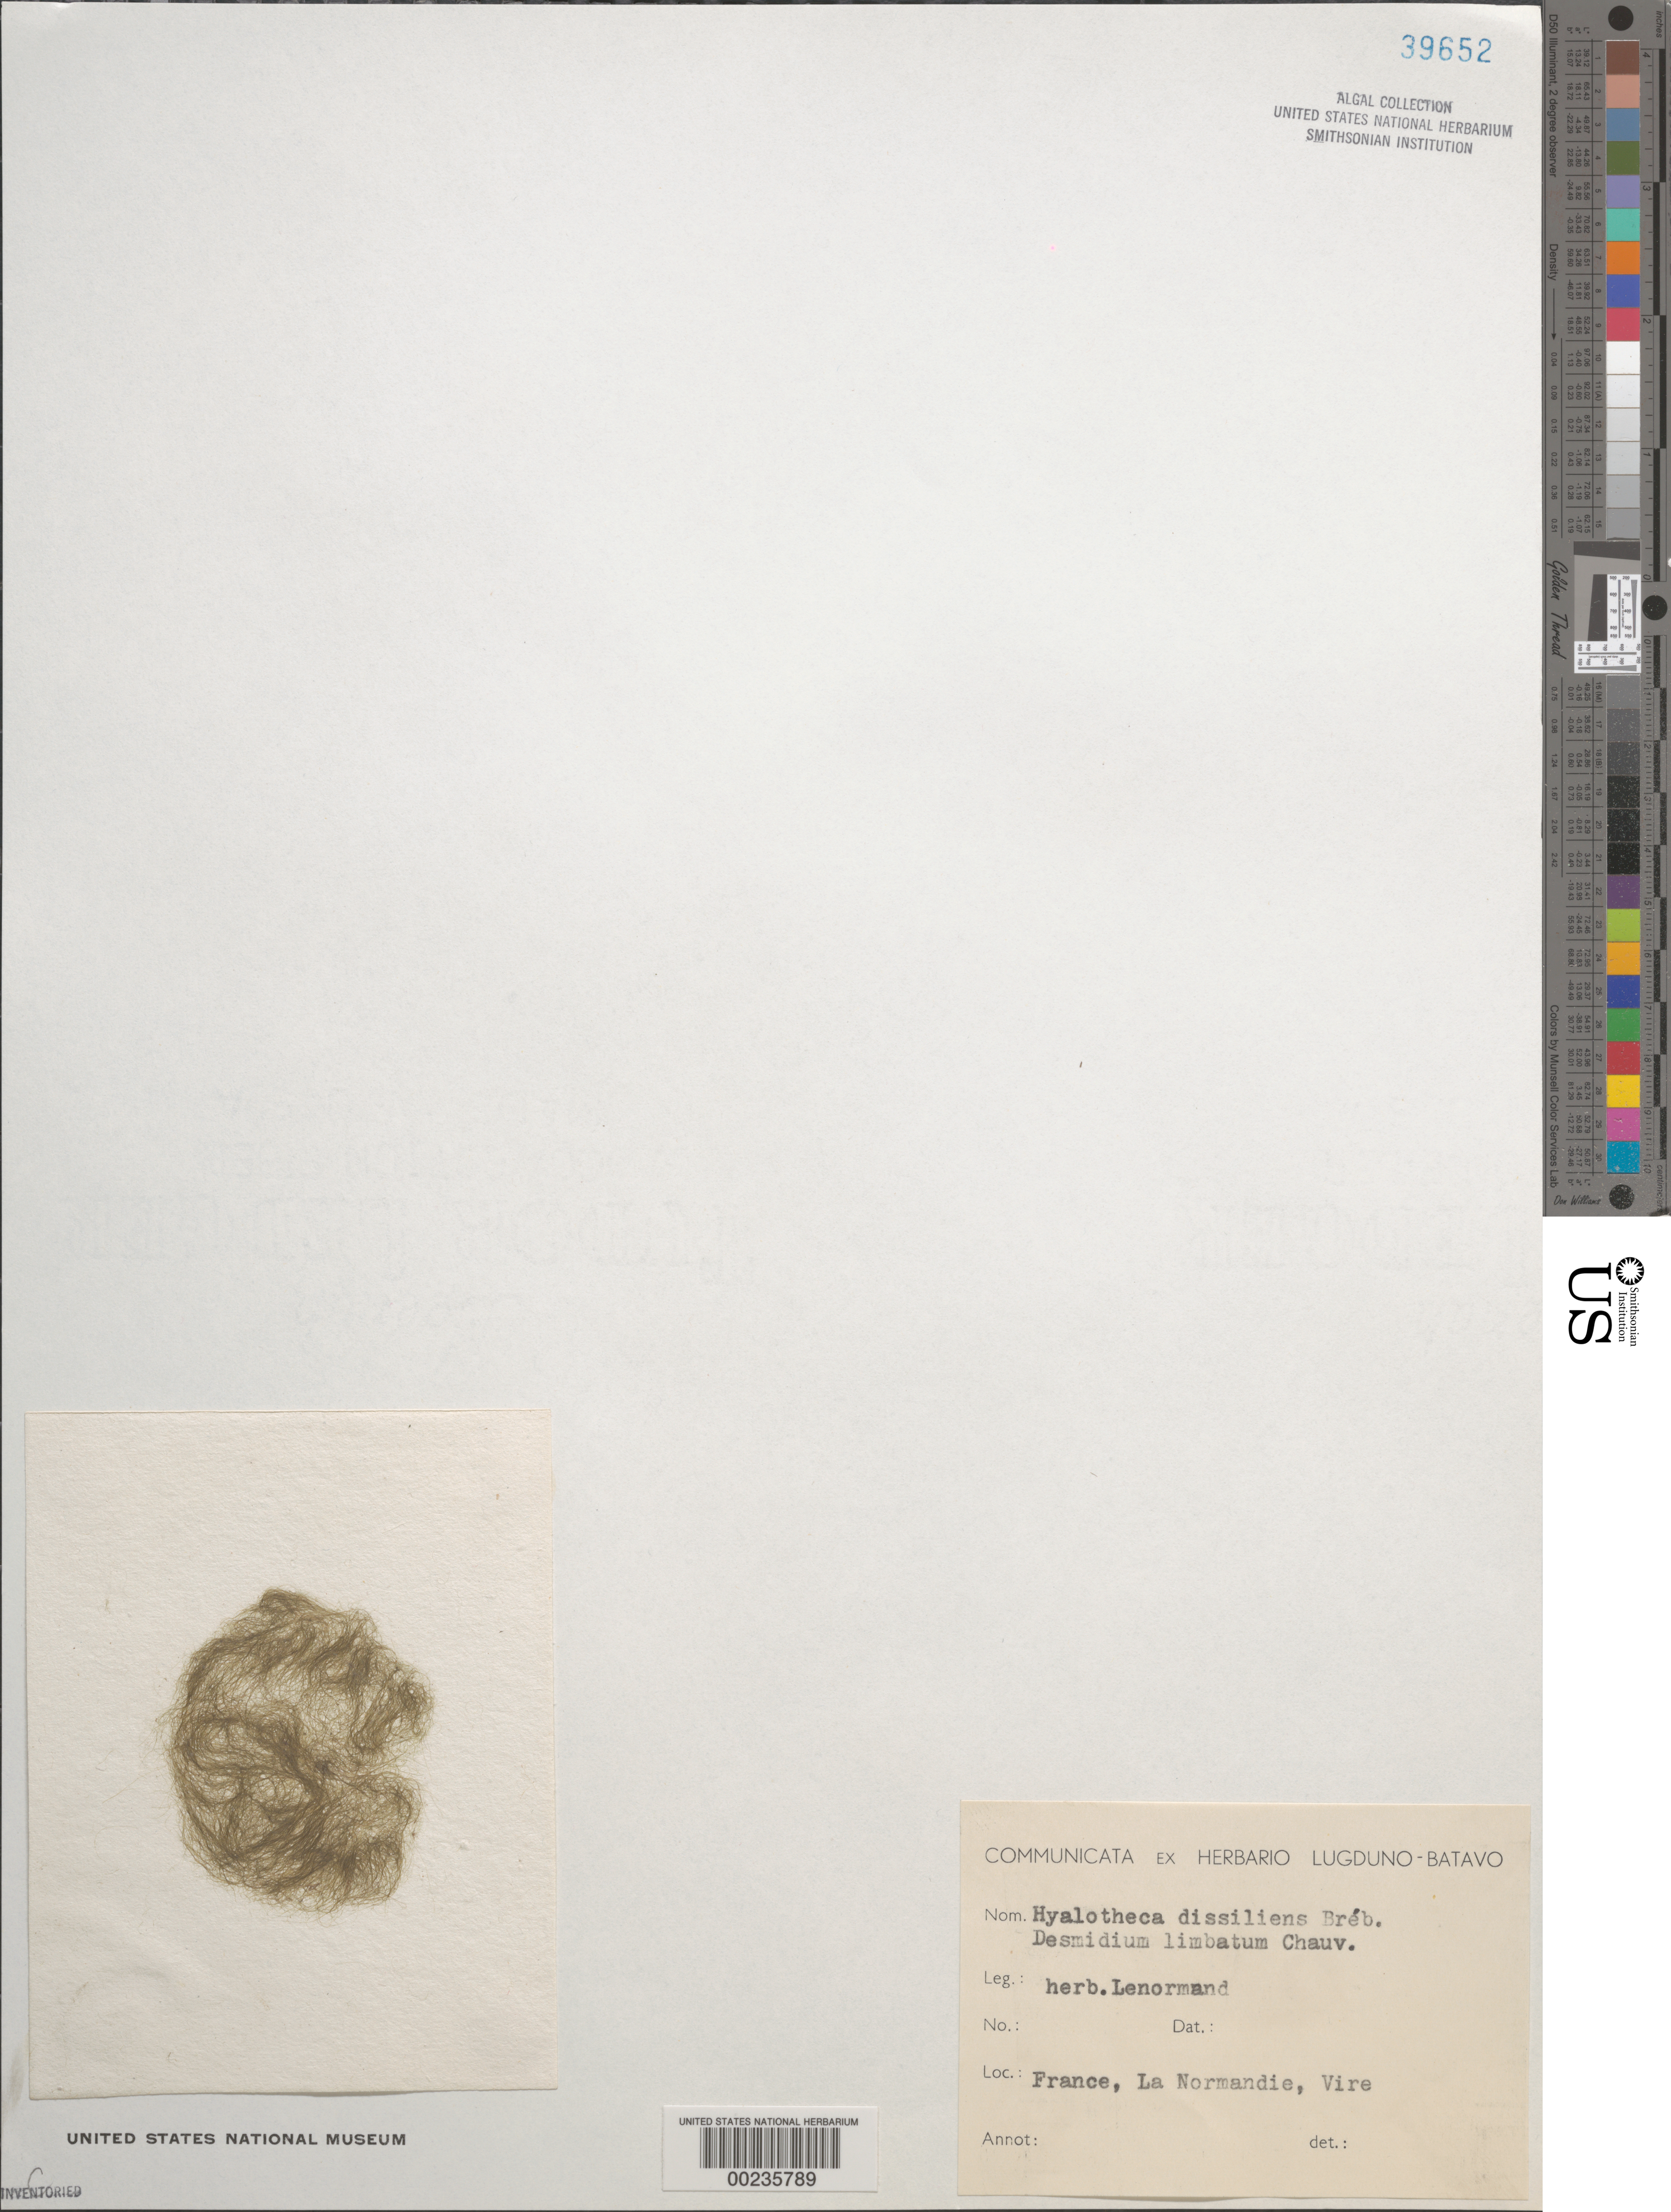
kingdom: Plantae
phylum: Charophyta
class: Zygnematophyceae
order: Zygnematales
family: Desmidiaceae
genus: Hyalotheca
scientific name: Hyalotheca dissiliens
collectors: S. Lenormand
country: France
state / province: Normandie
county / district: Calvados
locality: Vire, Normandy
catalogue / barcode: US 39652